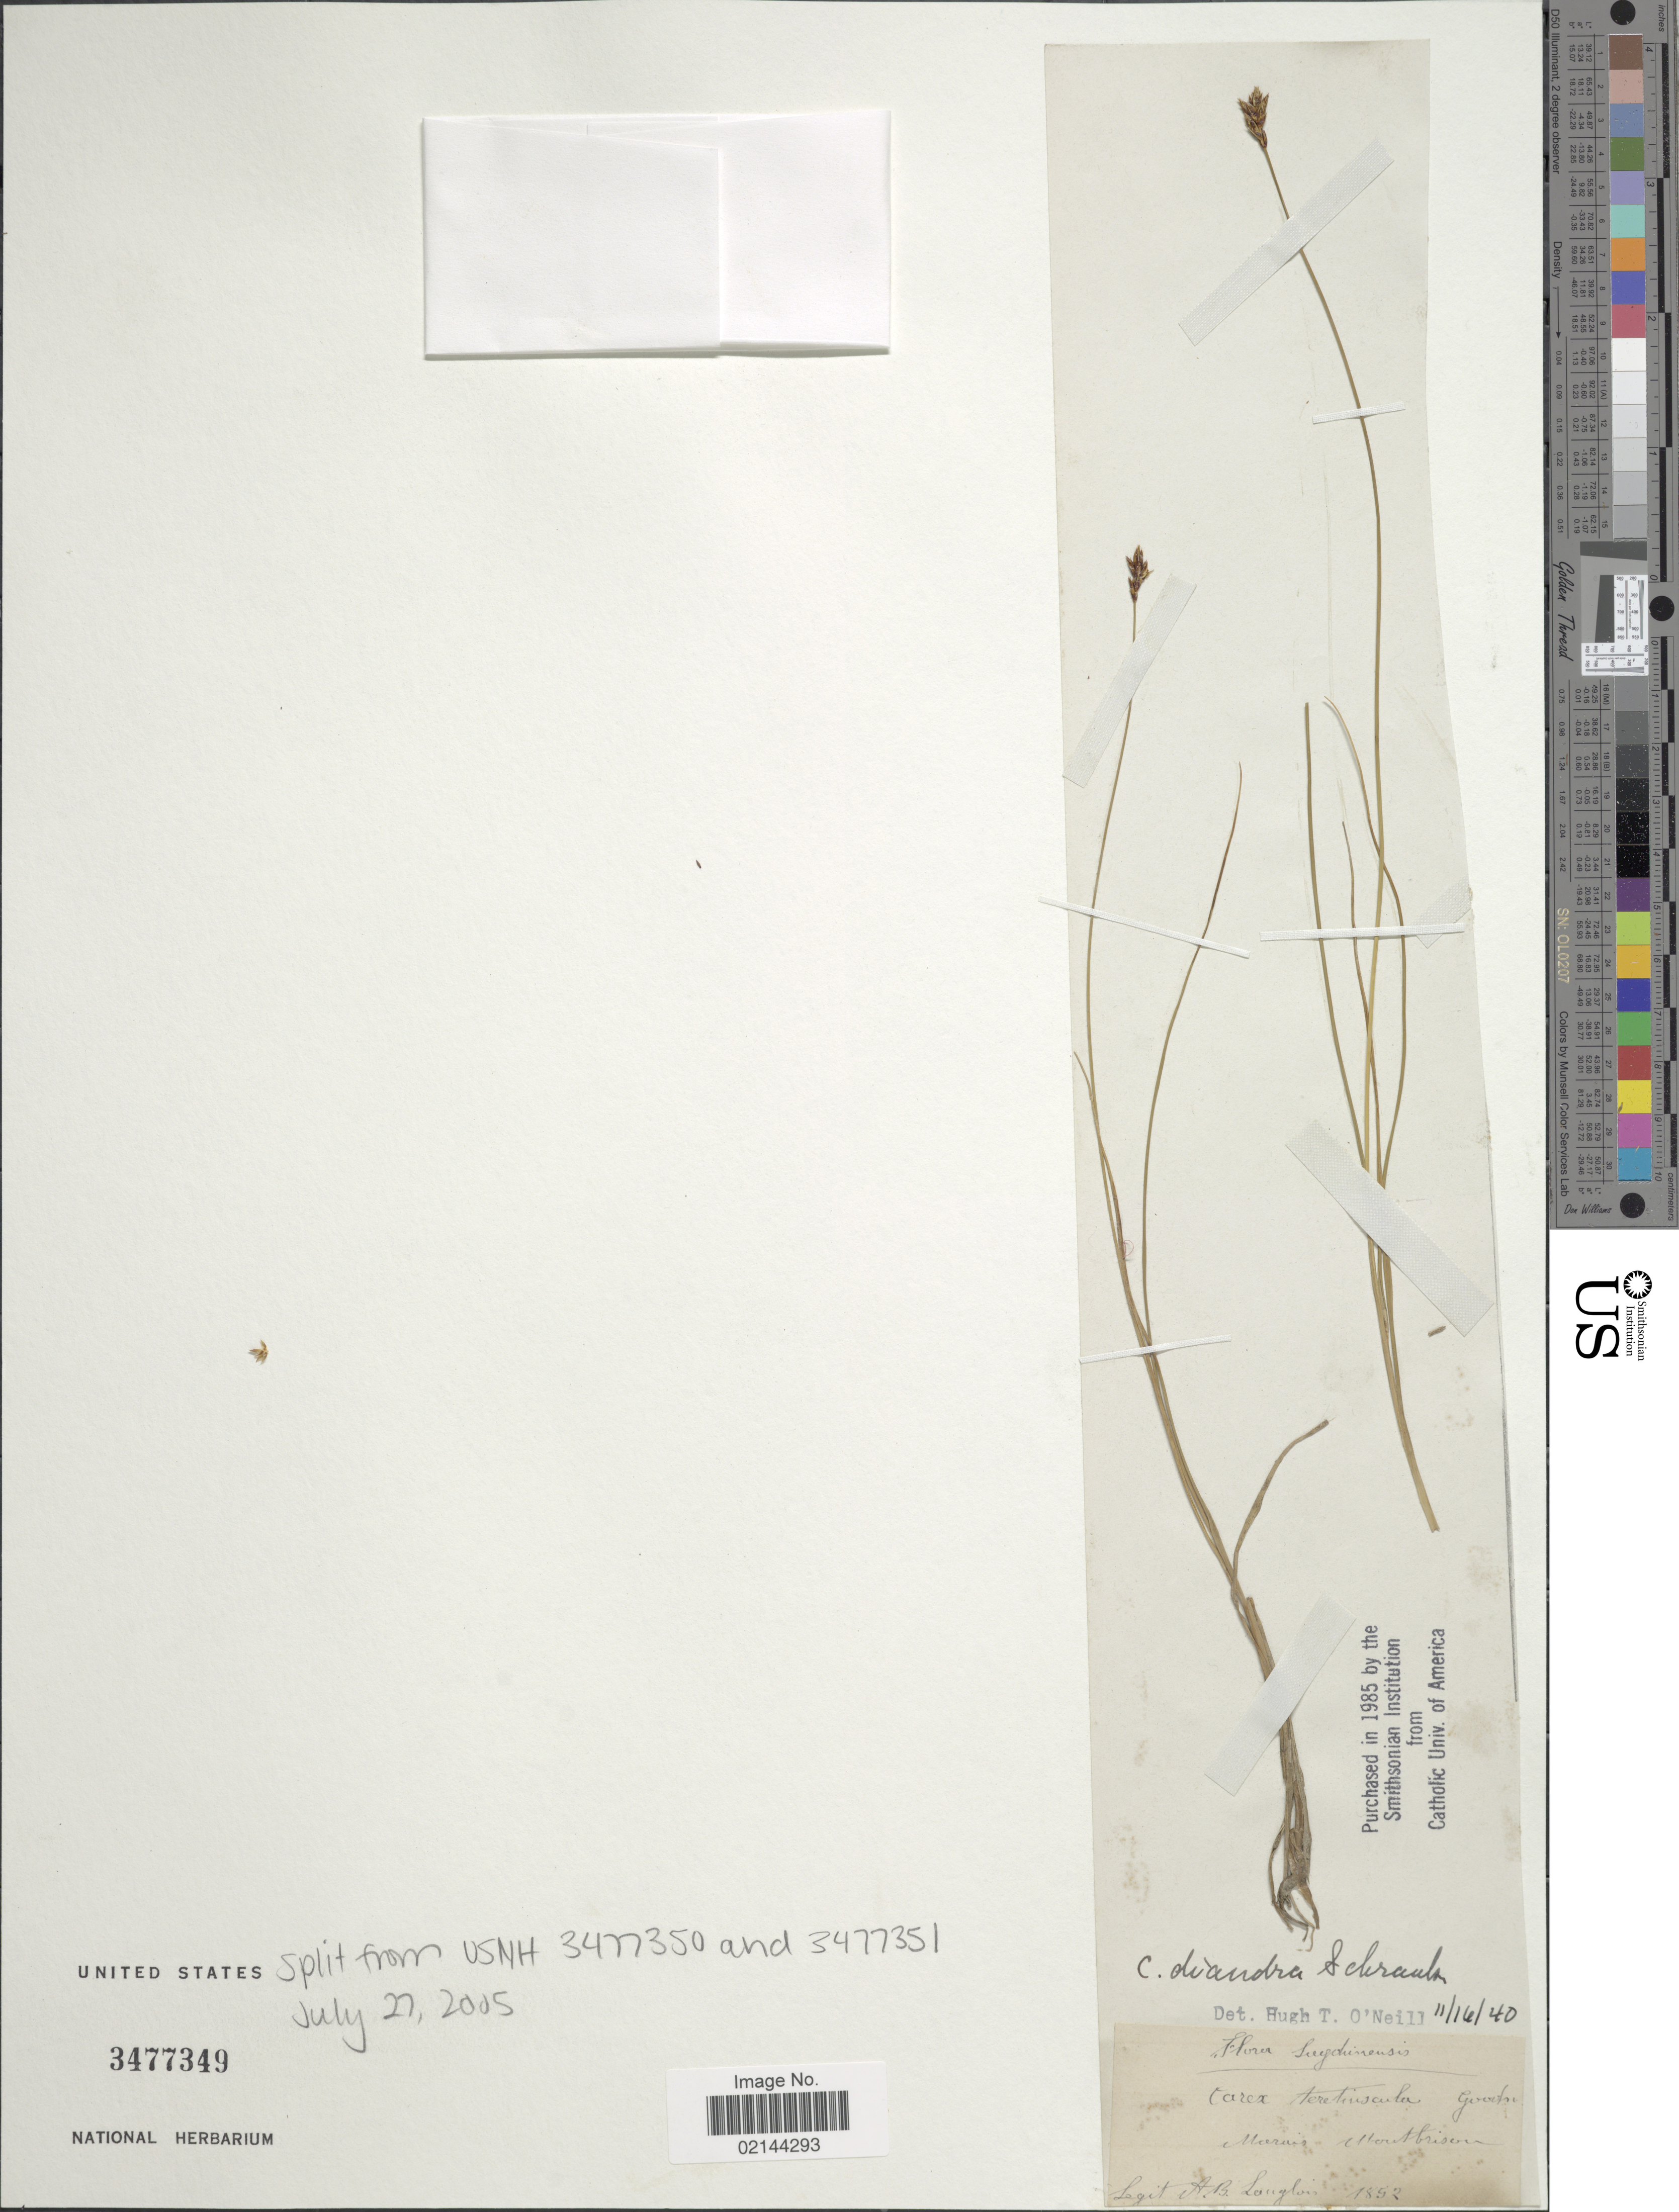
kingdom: Plantae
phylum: Tracheophyta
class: Liliopsida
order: Poales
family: Cyperaceae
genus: Carex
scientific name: Carex diandra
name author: Schrank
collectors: A. Langlois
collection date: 1852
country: France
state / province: Auvergne-Rhône-Alpes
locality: Lugdunensis, Marais, Montbrison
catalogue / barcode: US 3477349